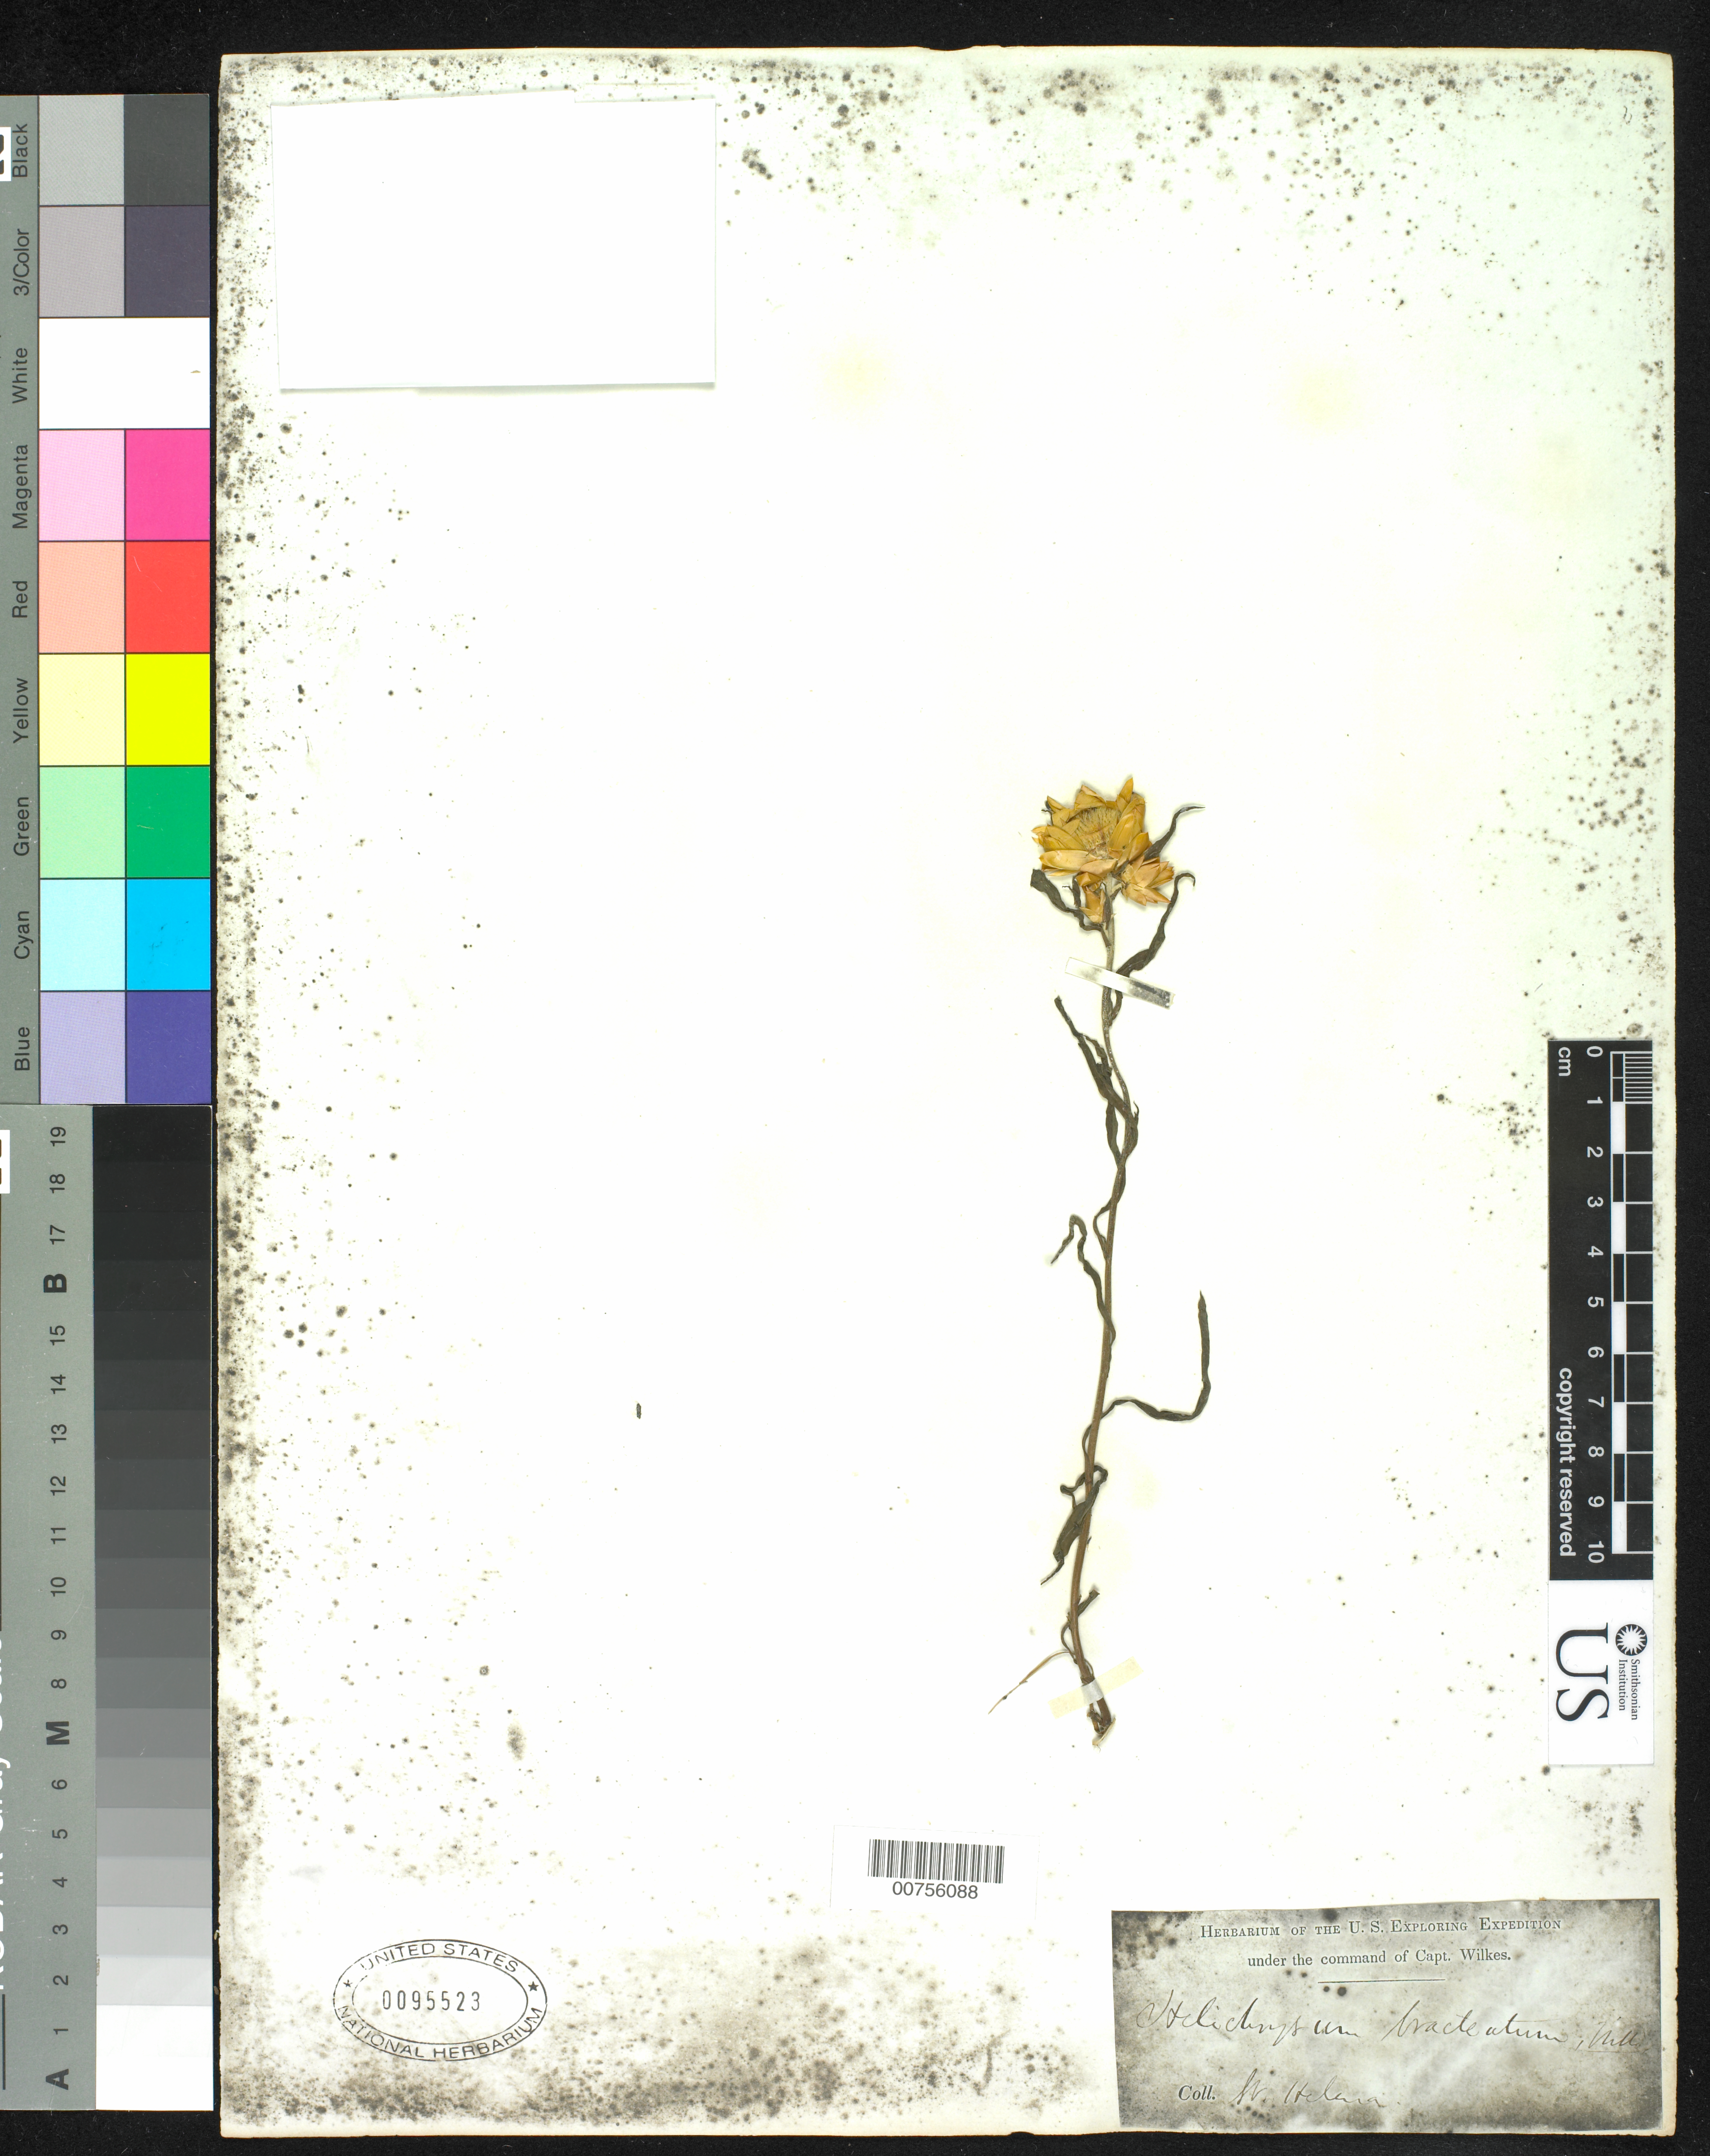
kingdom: Plantae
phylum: Tracheophyta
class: Magnoliopsida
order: Asterales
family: Asteraceae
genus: Helichrysum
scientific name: Helichrysum bracteatum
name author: (Vent.) Haw.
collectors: Wilkes Explor. Exped.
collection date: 1838/1842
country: St. Helena Islands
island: St. Helena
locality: W. Helena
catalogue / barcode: US 95523